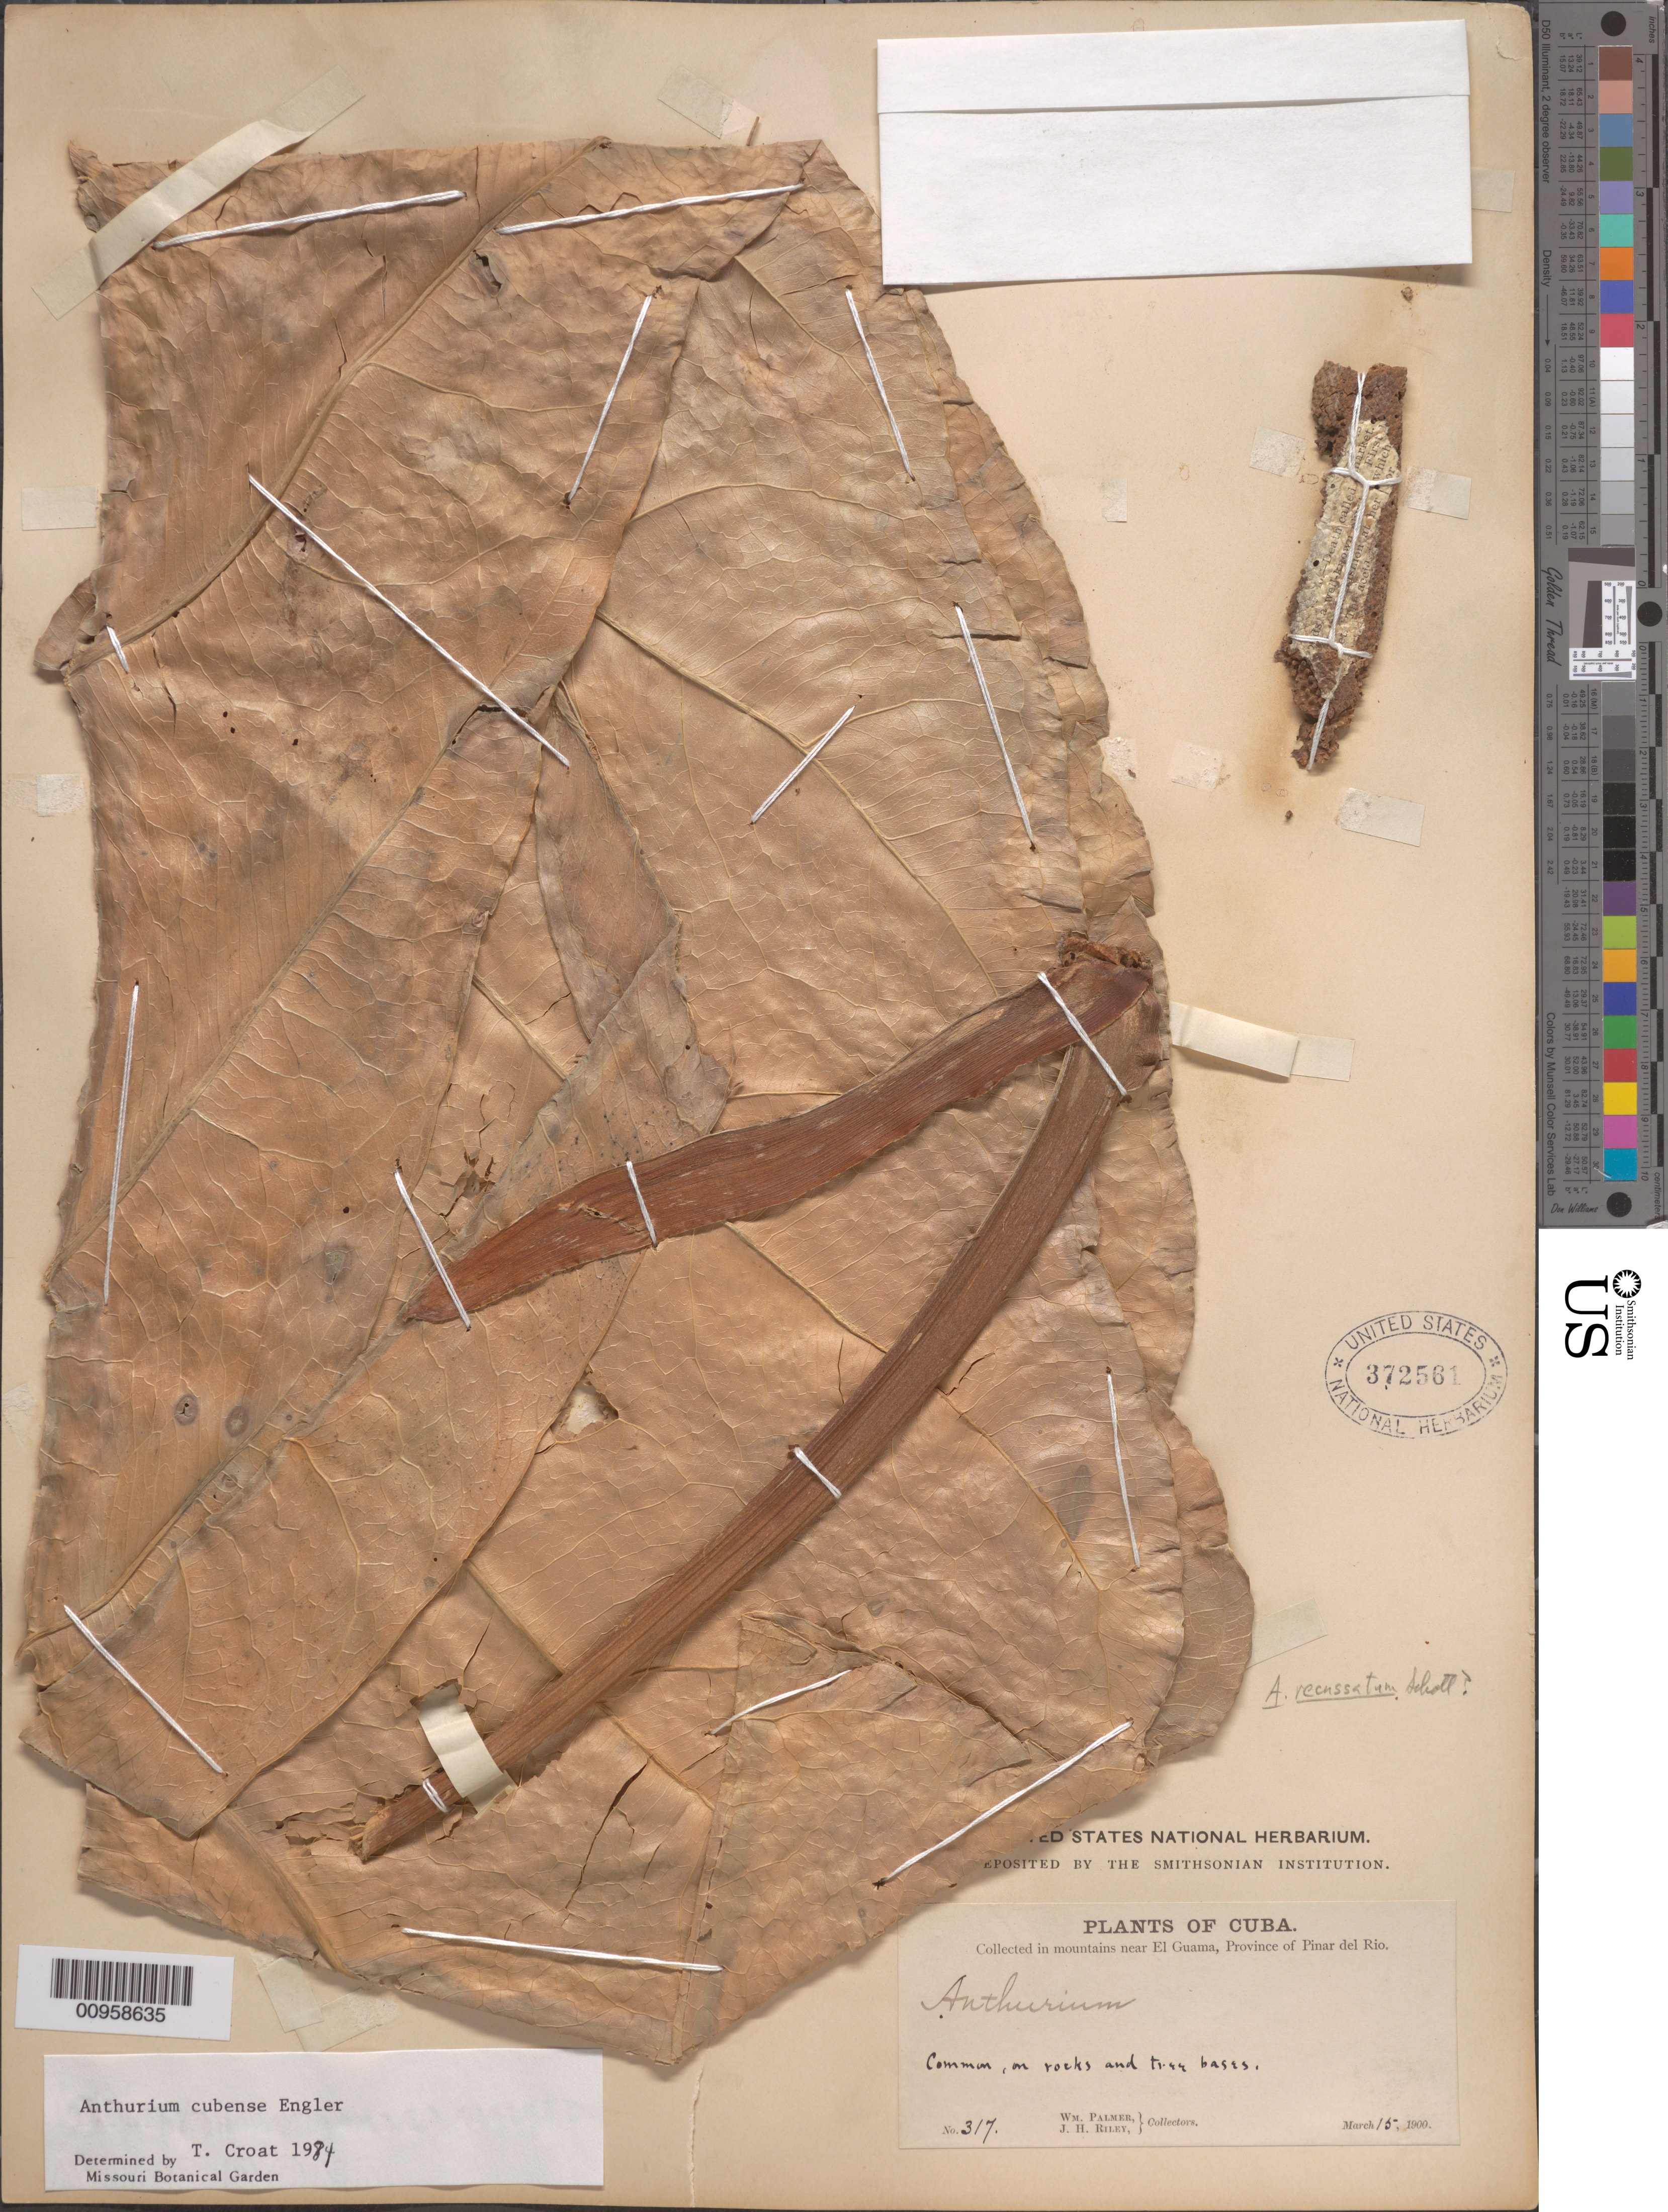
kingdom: Plantae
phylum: Tracheophyta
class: Liliopsida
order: Alismatales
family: Araceae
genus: Anthurium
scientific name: Anthurium cubense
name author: Engl.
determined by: Croat, Thomas B., Missouri Botanical Garden (MO)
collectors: W. Palmer & J. H. Riley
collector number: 317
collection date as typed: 15 Mar 1900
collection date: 1900-03-15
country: Cuba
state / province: Pinar del Rio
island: Cuba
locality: Near El Guama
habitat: On rocks and tree bases in mountains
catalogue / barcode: US 372561